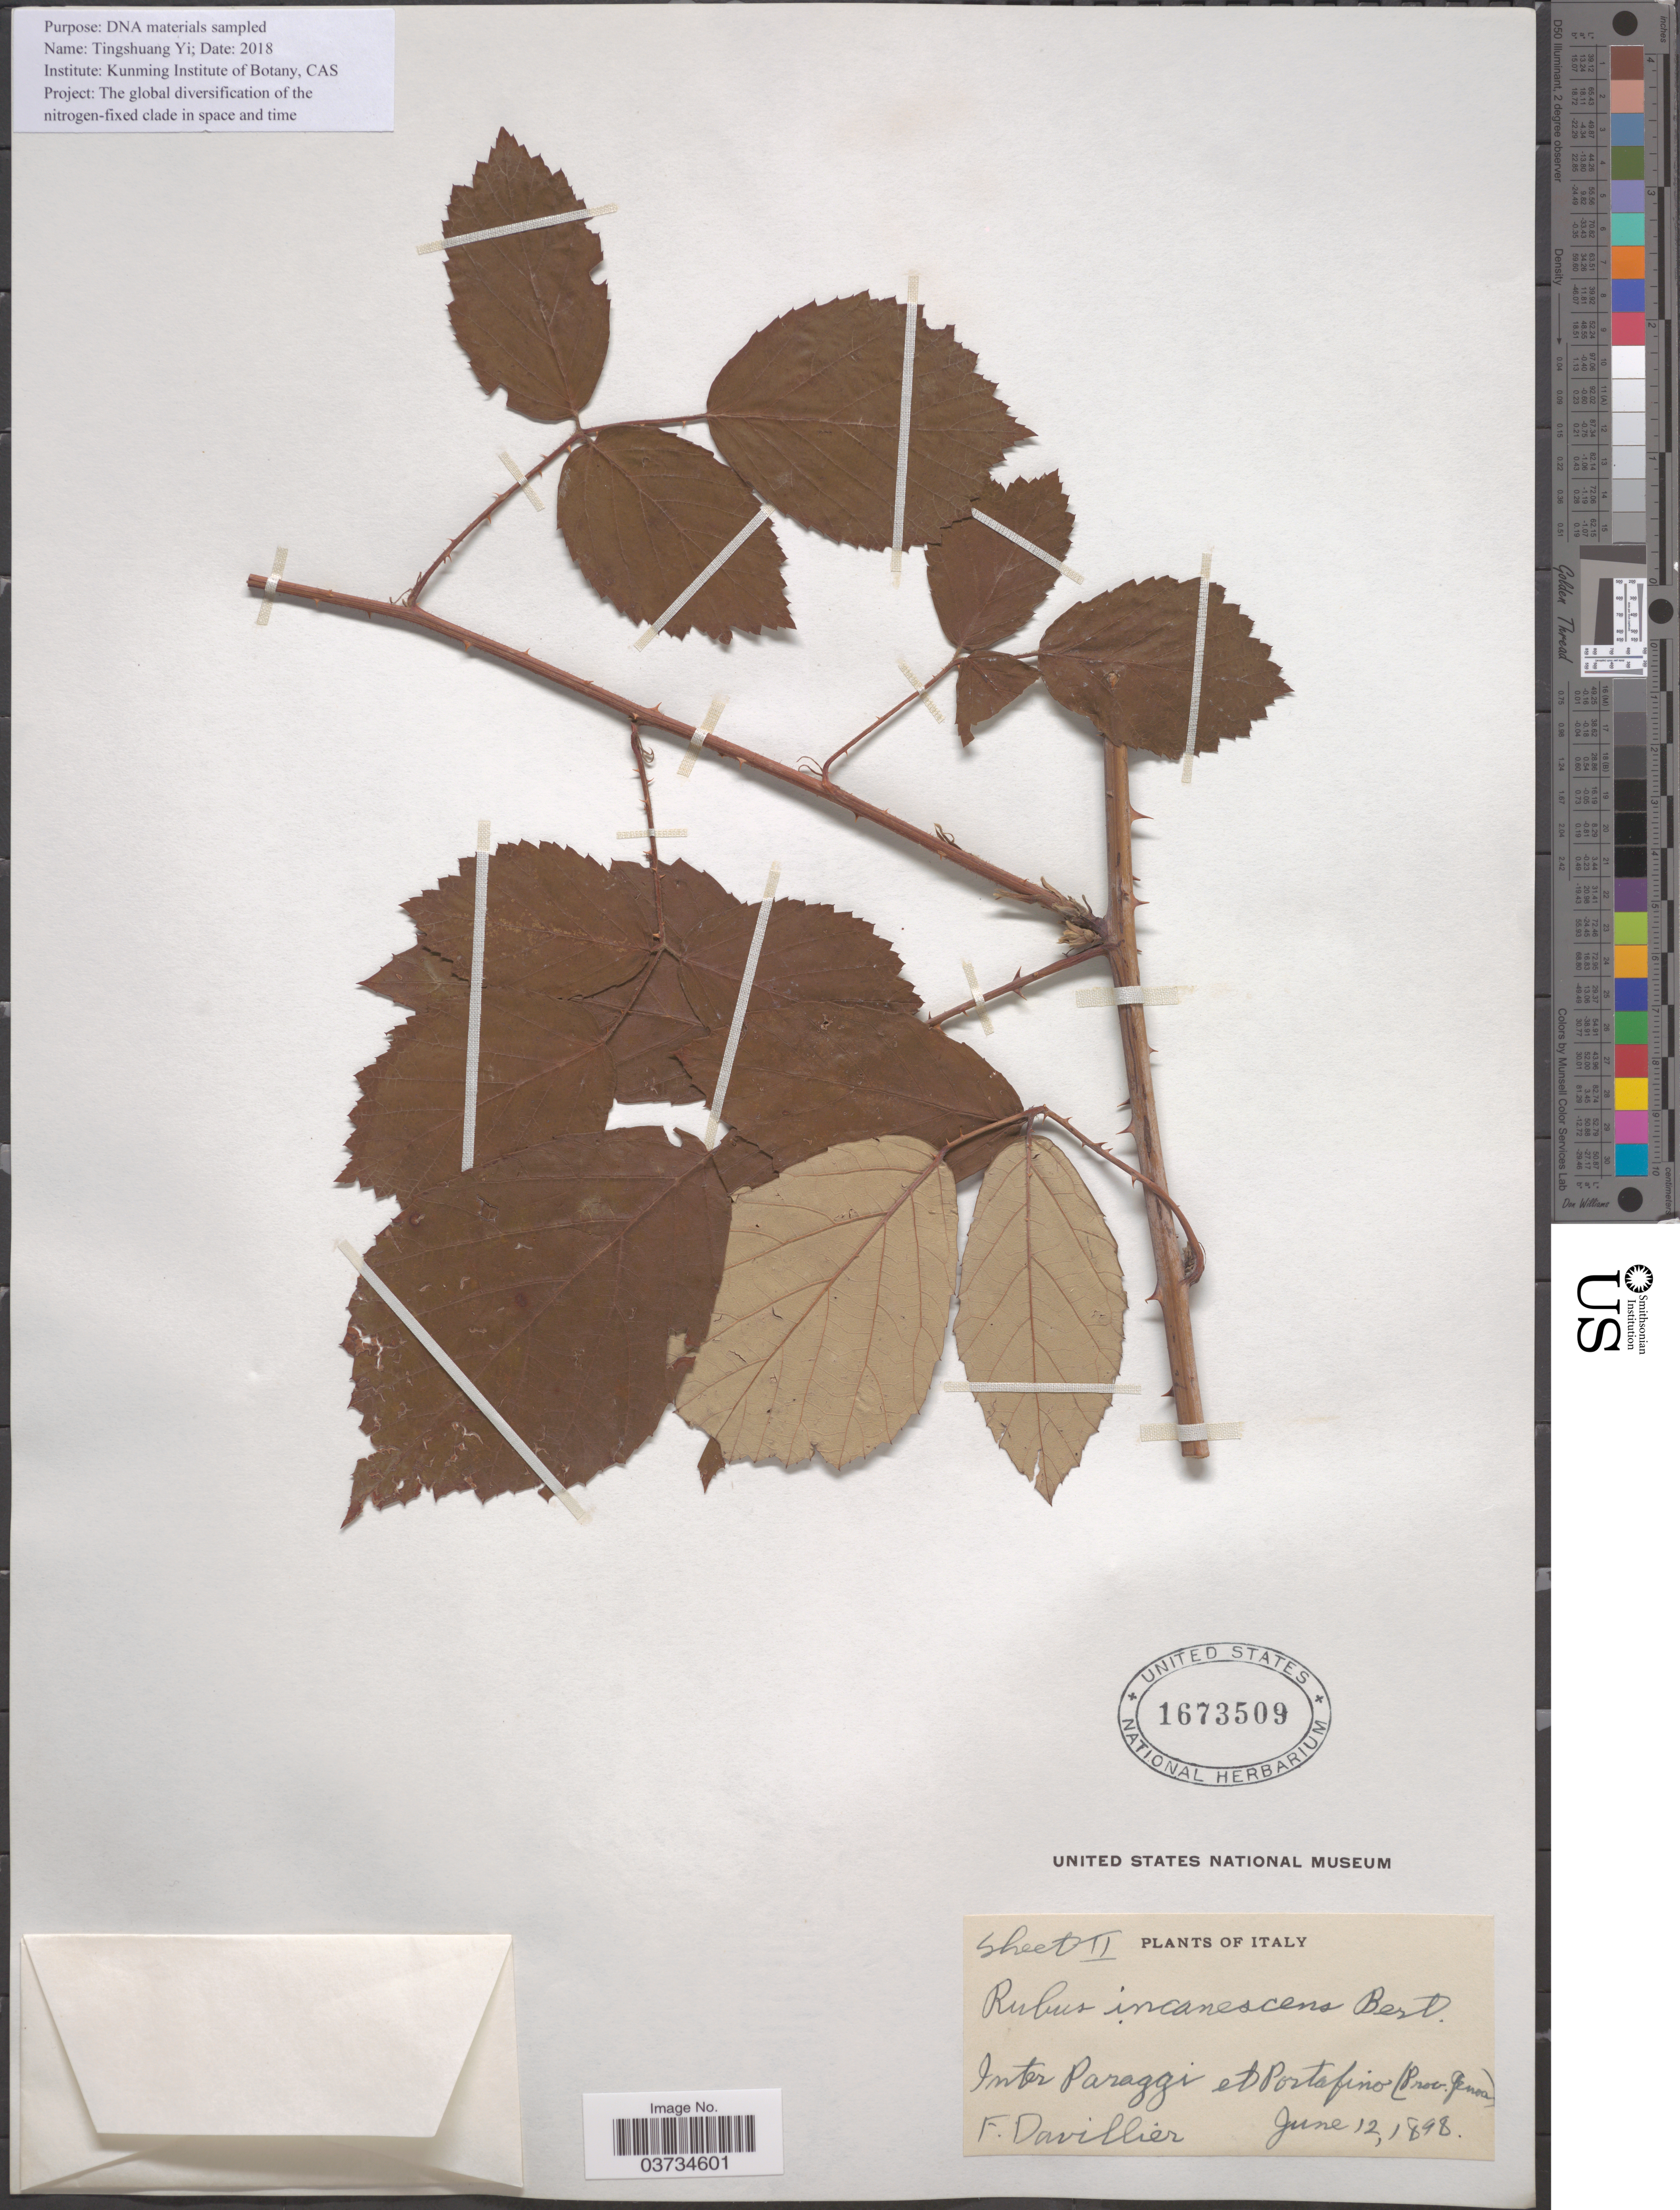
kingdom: Plantae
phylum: Tracheophyta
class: Magnoliopsida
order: Rosales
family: Rosaceae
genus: Rubus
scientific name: Rubus incanescens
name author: Bertol.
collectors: F. Davillier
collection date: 1898-06-12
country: Italy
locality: Inter Paraggi et Portafino (Prov. Genoa).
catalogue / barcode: US 1673509